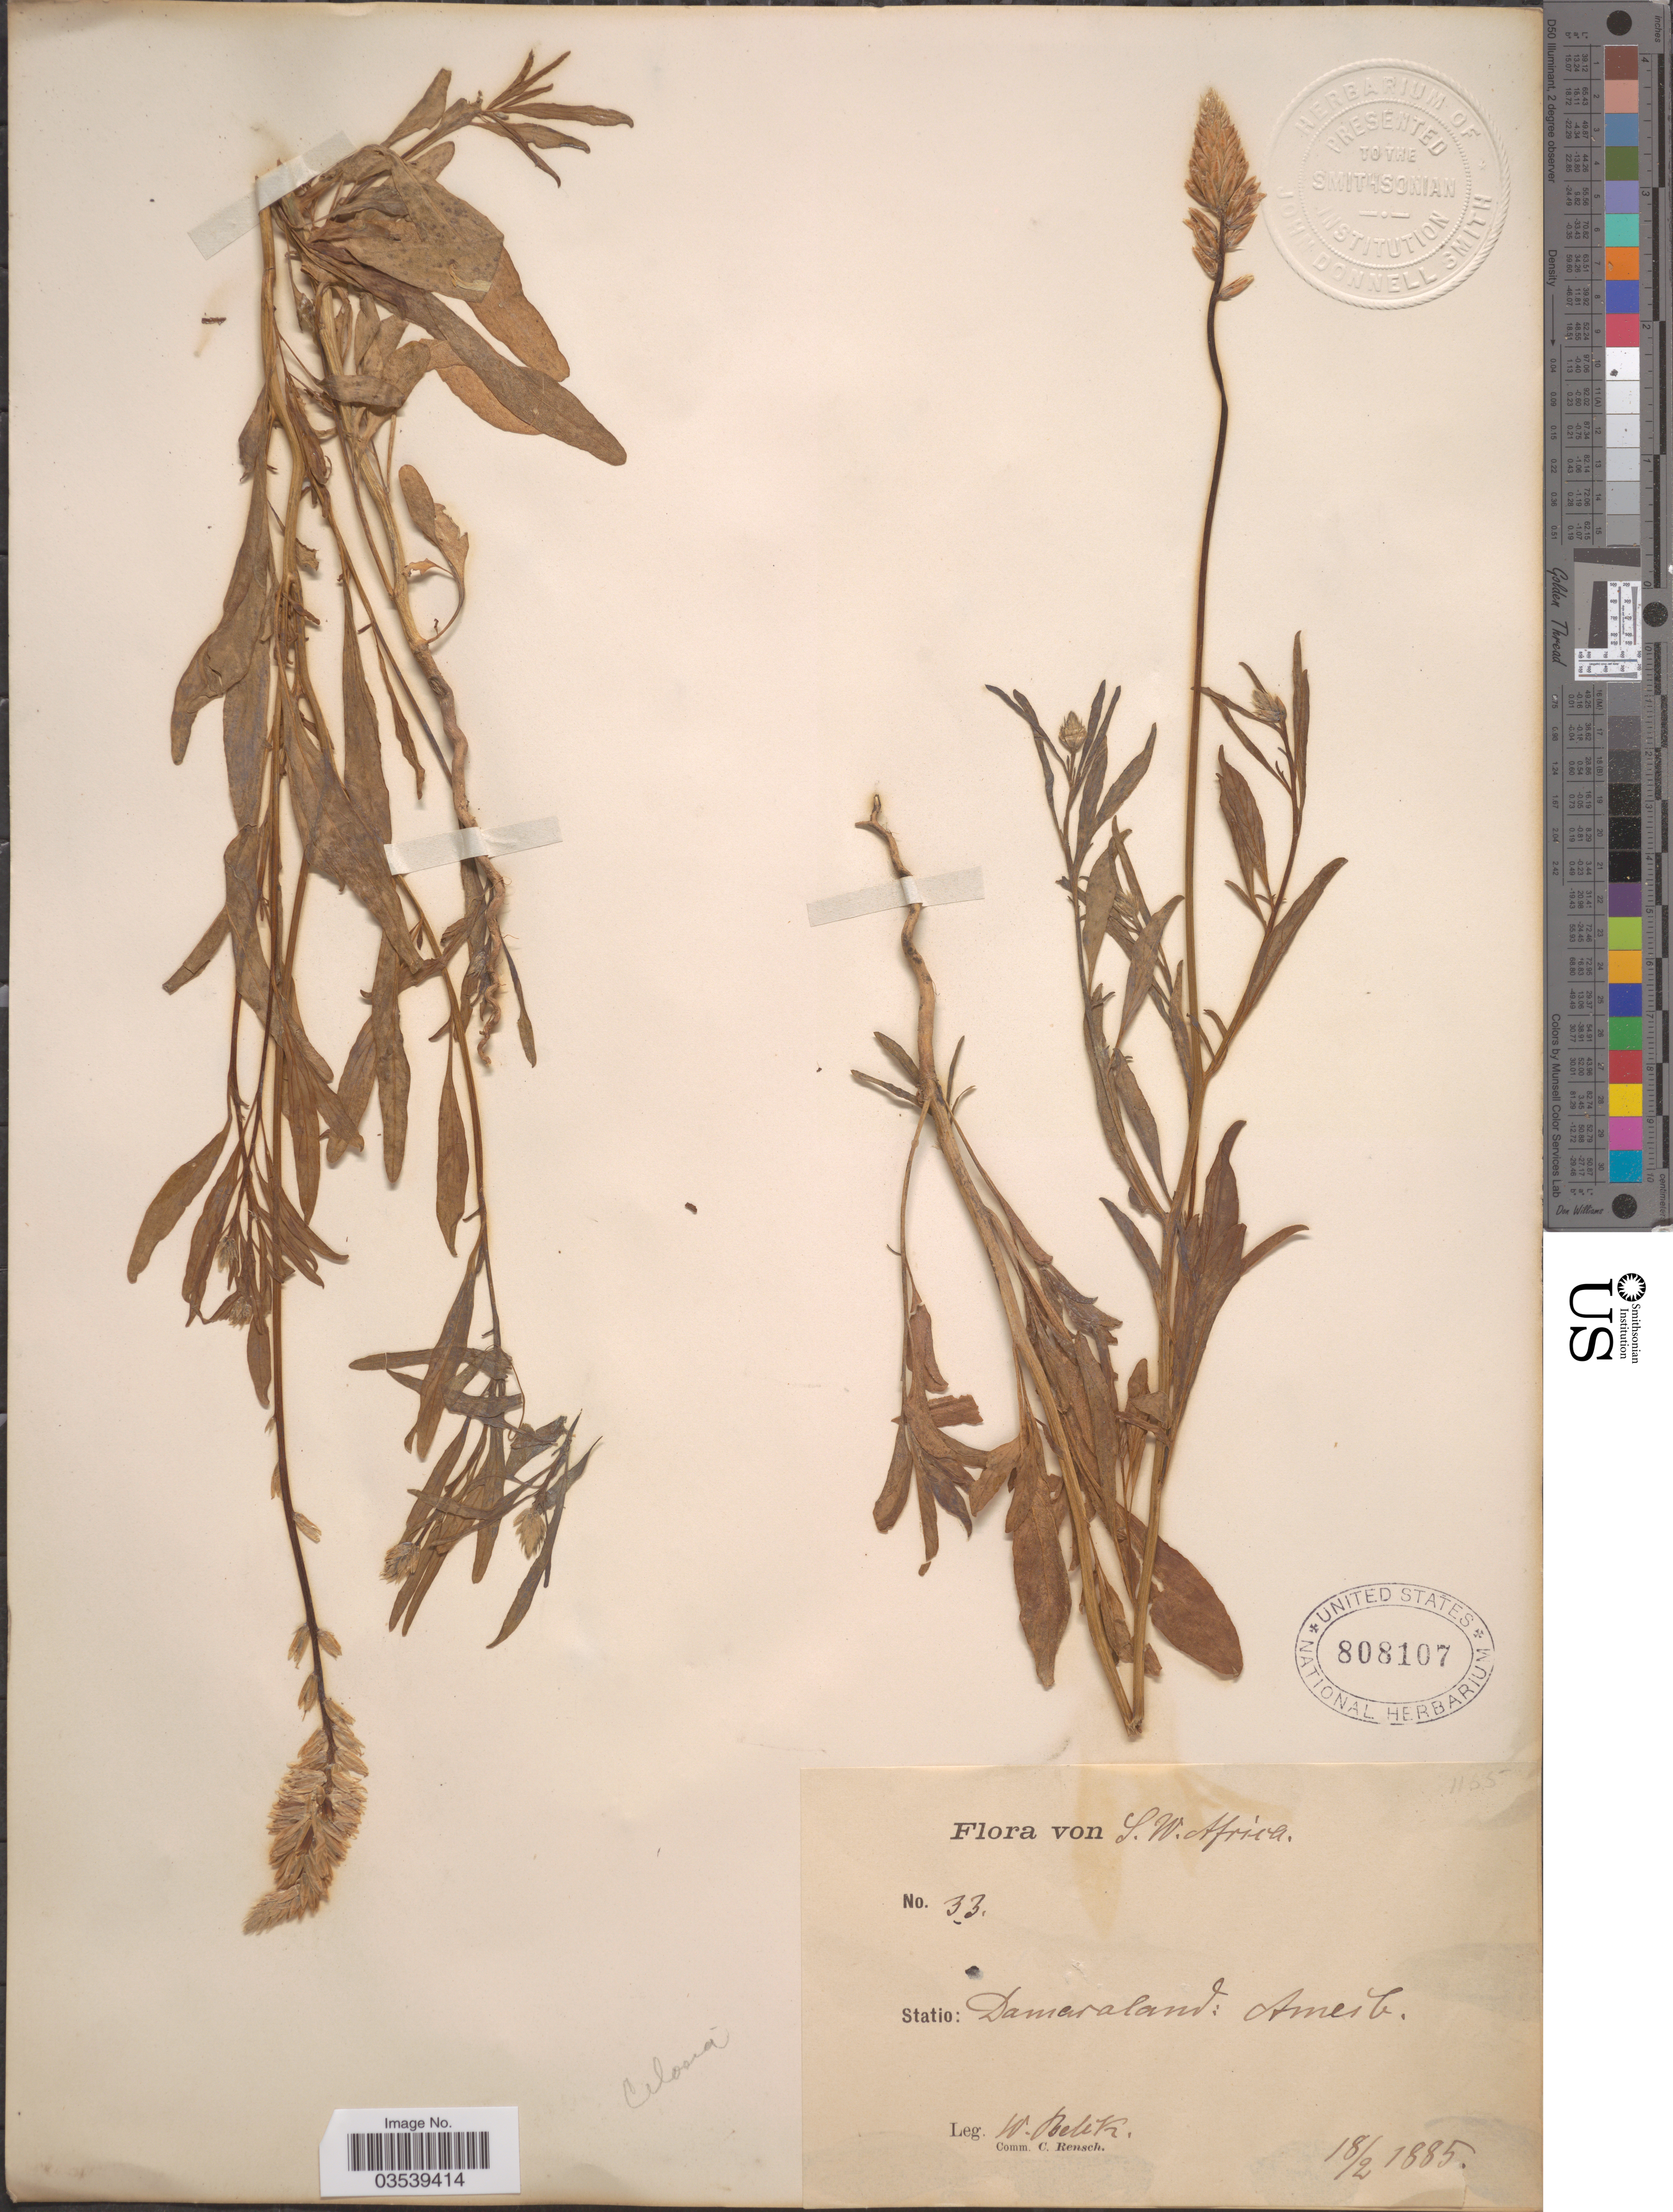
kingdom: Plantae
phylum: Tracheophyta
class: Magnoliopsida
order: Caryophyllales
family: Amaranthaceae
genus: Celosia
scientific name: Celosia sp.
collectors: W. Belik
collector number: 33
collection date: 1885-02-18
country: Namibia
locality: S.W. Africa. Statio: Damaraland: Ameib.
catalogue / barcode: US 808107